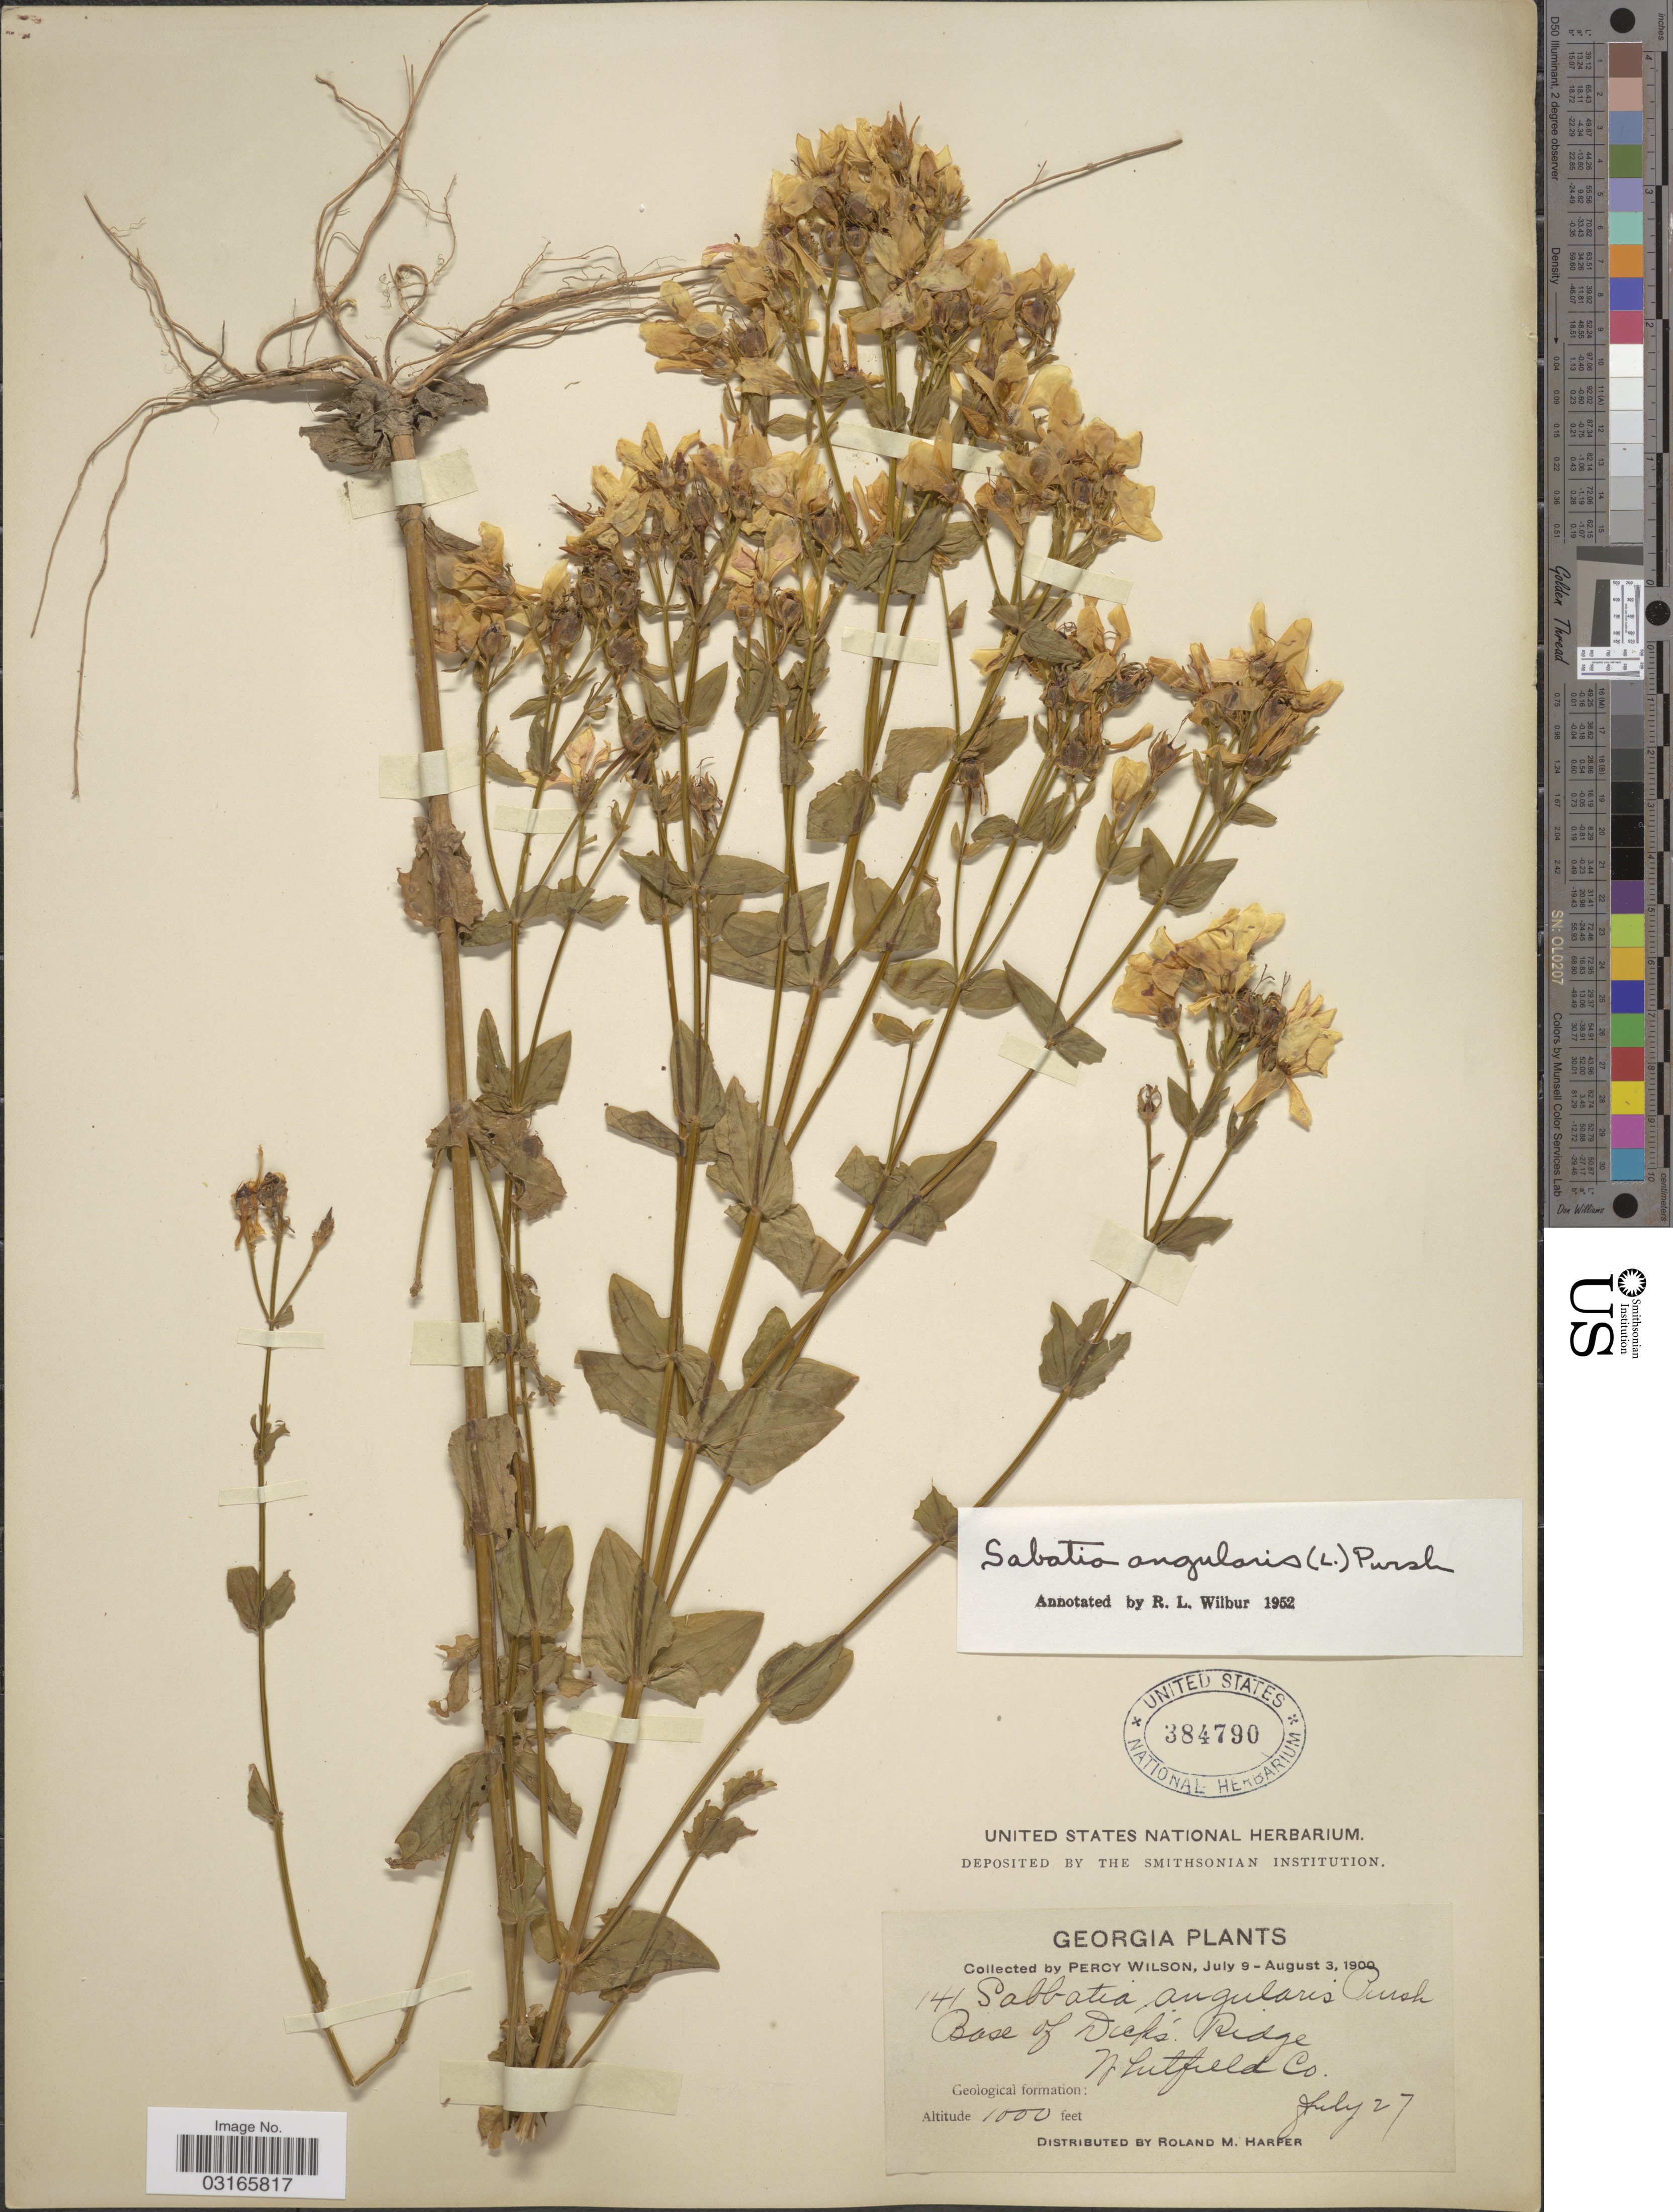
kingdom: Plantae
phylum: Tracheophyta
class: Magnoliopsida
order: Gentianales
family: Gentianaceae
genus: Sabatia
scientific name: Sabatia angularis (L.) Pursh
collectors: P. Wilson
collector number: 141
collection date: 1900-07-27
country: United States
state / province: Georgia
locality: Base of Dick's Ridge. Whitfield Co.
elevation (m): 305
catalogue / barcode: US 384790